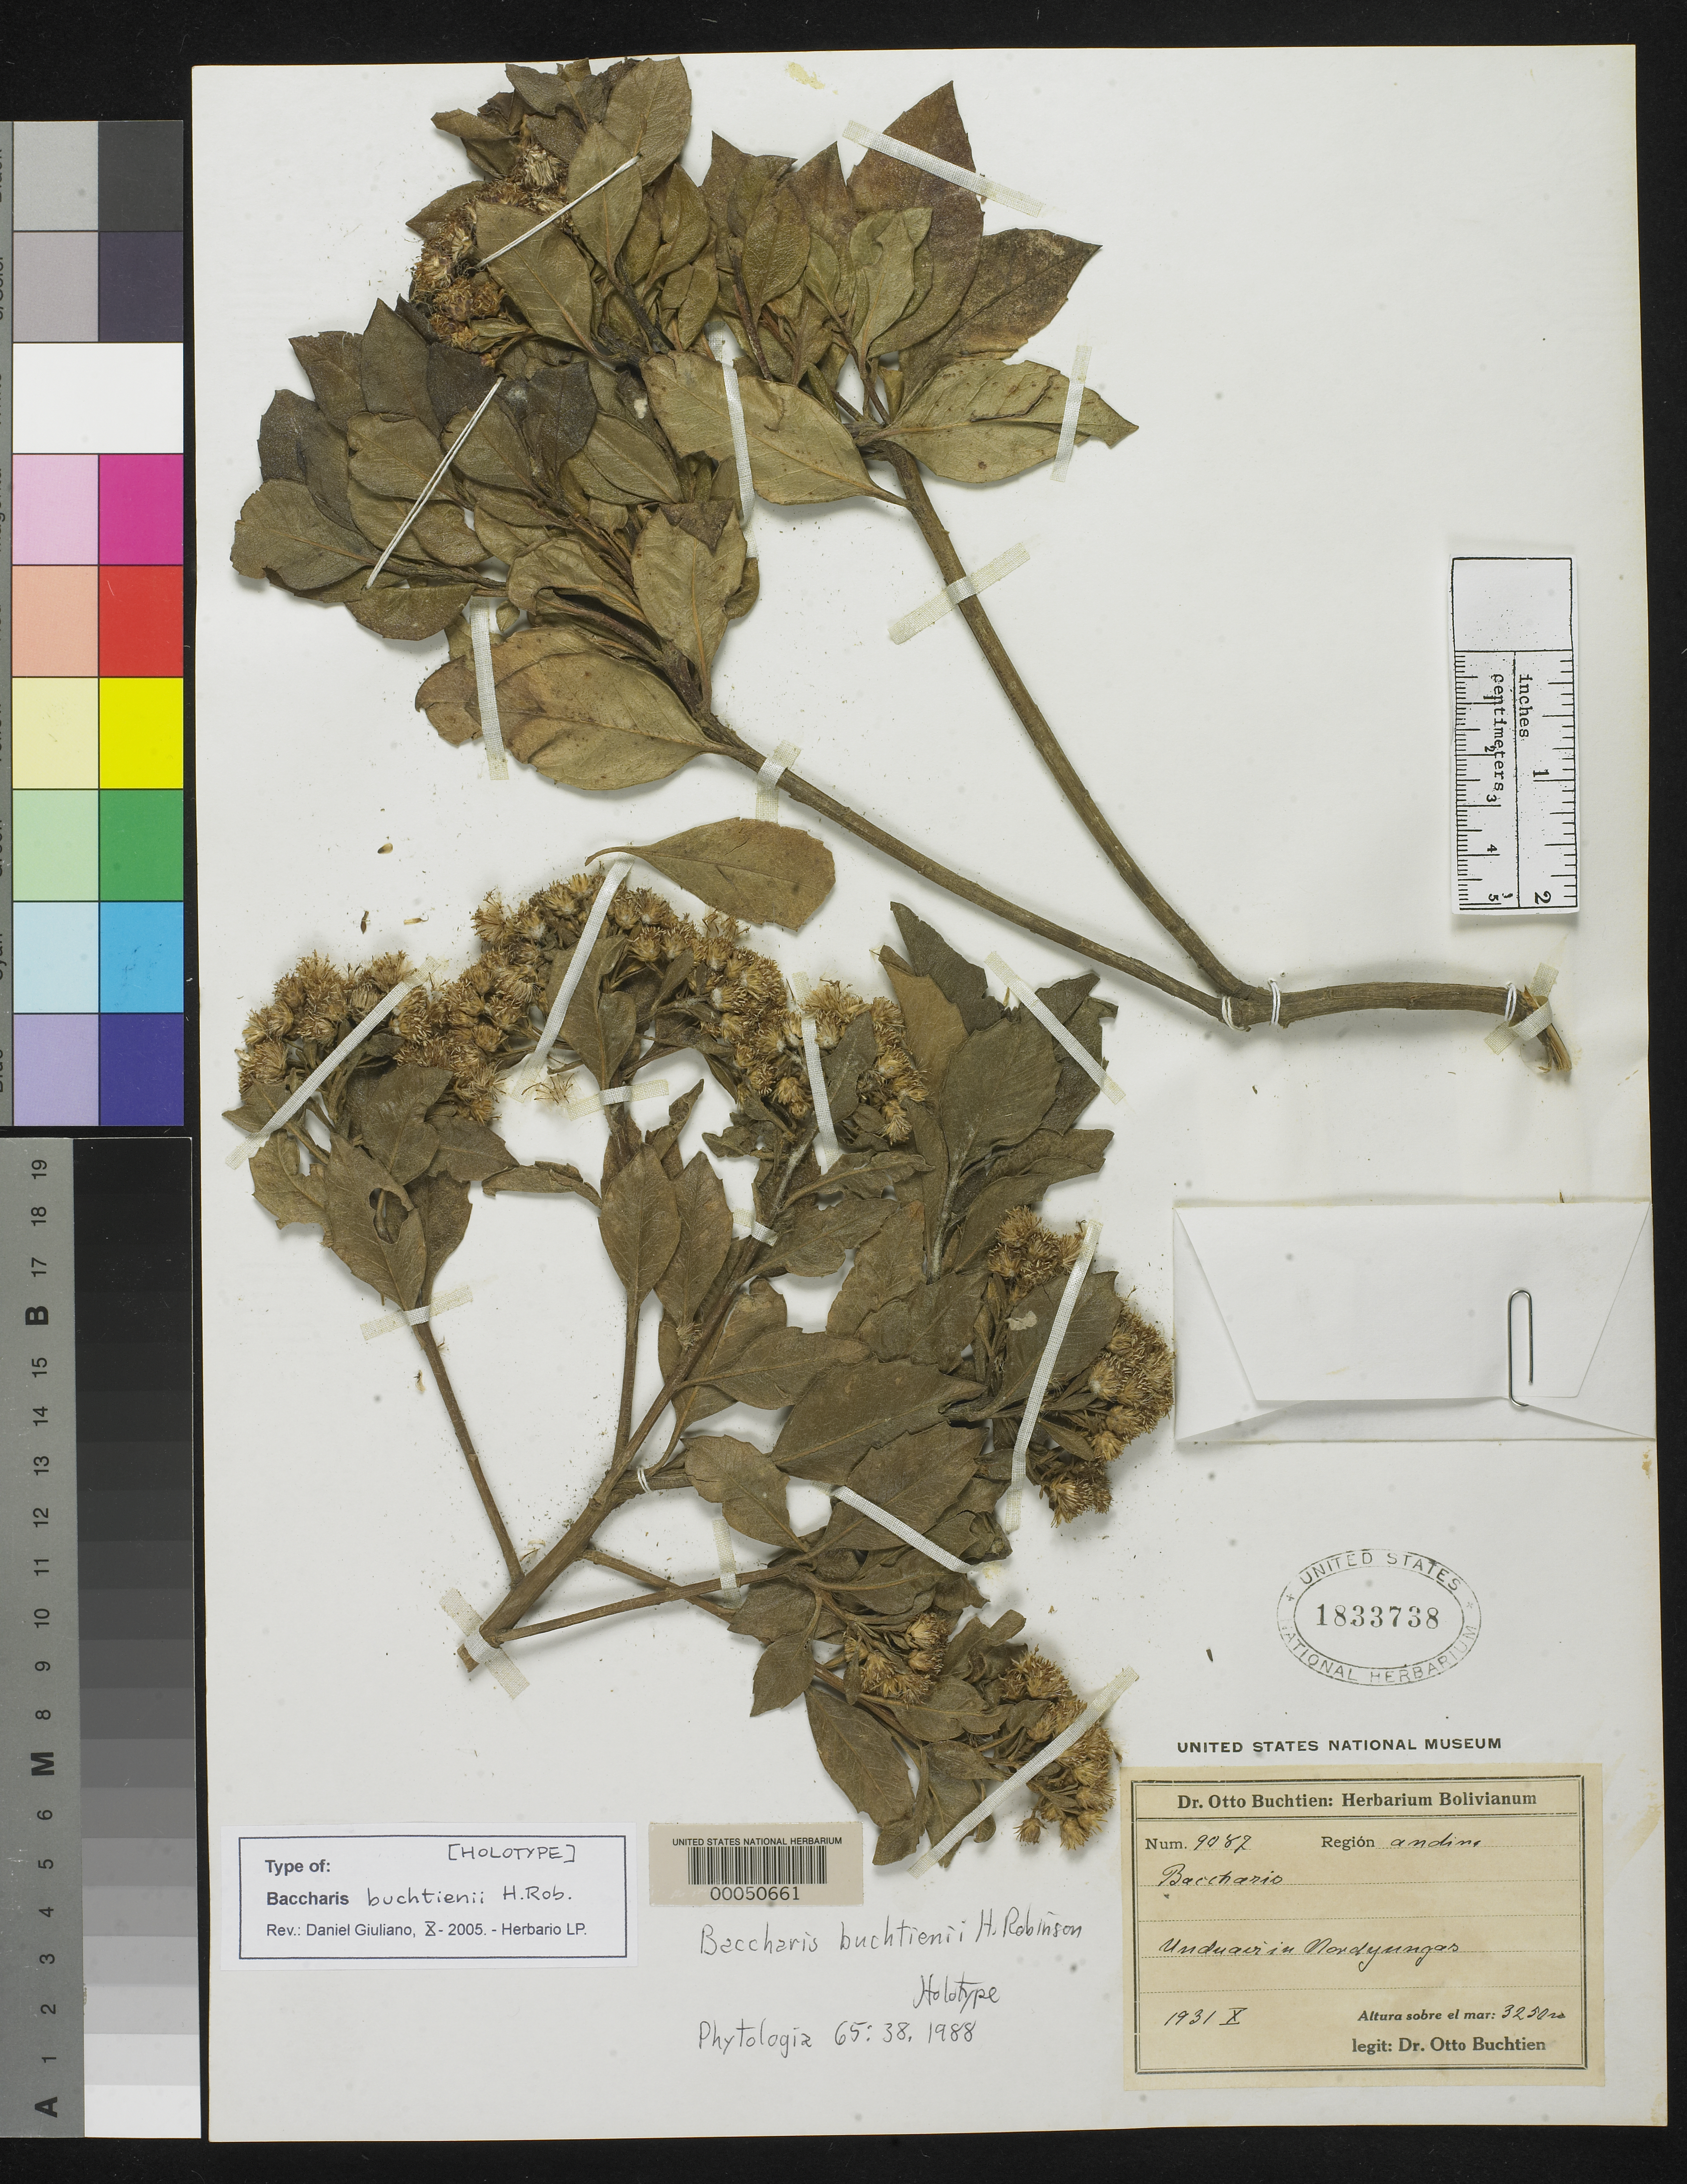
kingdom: Plantae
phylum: Tracheophyta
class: Magnoliopsida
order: Asterales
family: Asteraceae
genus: Baccharis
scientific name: Baccharis buchtienii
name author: H. Rob.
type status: Holotype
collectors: O. Buchtien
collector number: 9087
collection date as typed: Oct 1931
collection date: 1931-10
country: Bolivia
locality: Andes, Unduavi in Nord Yungas.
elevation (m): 3250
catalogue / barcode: US 1833738